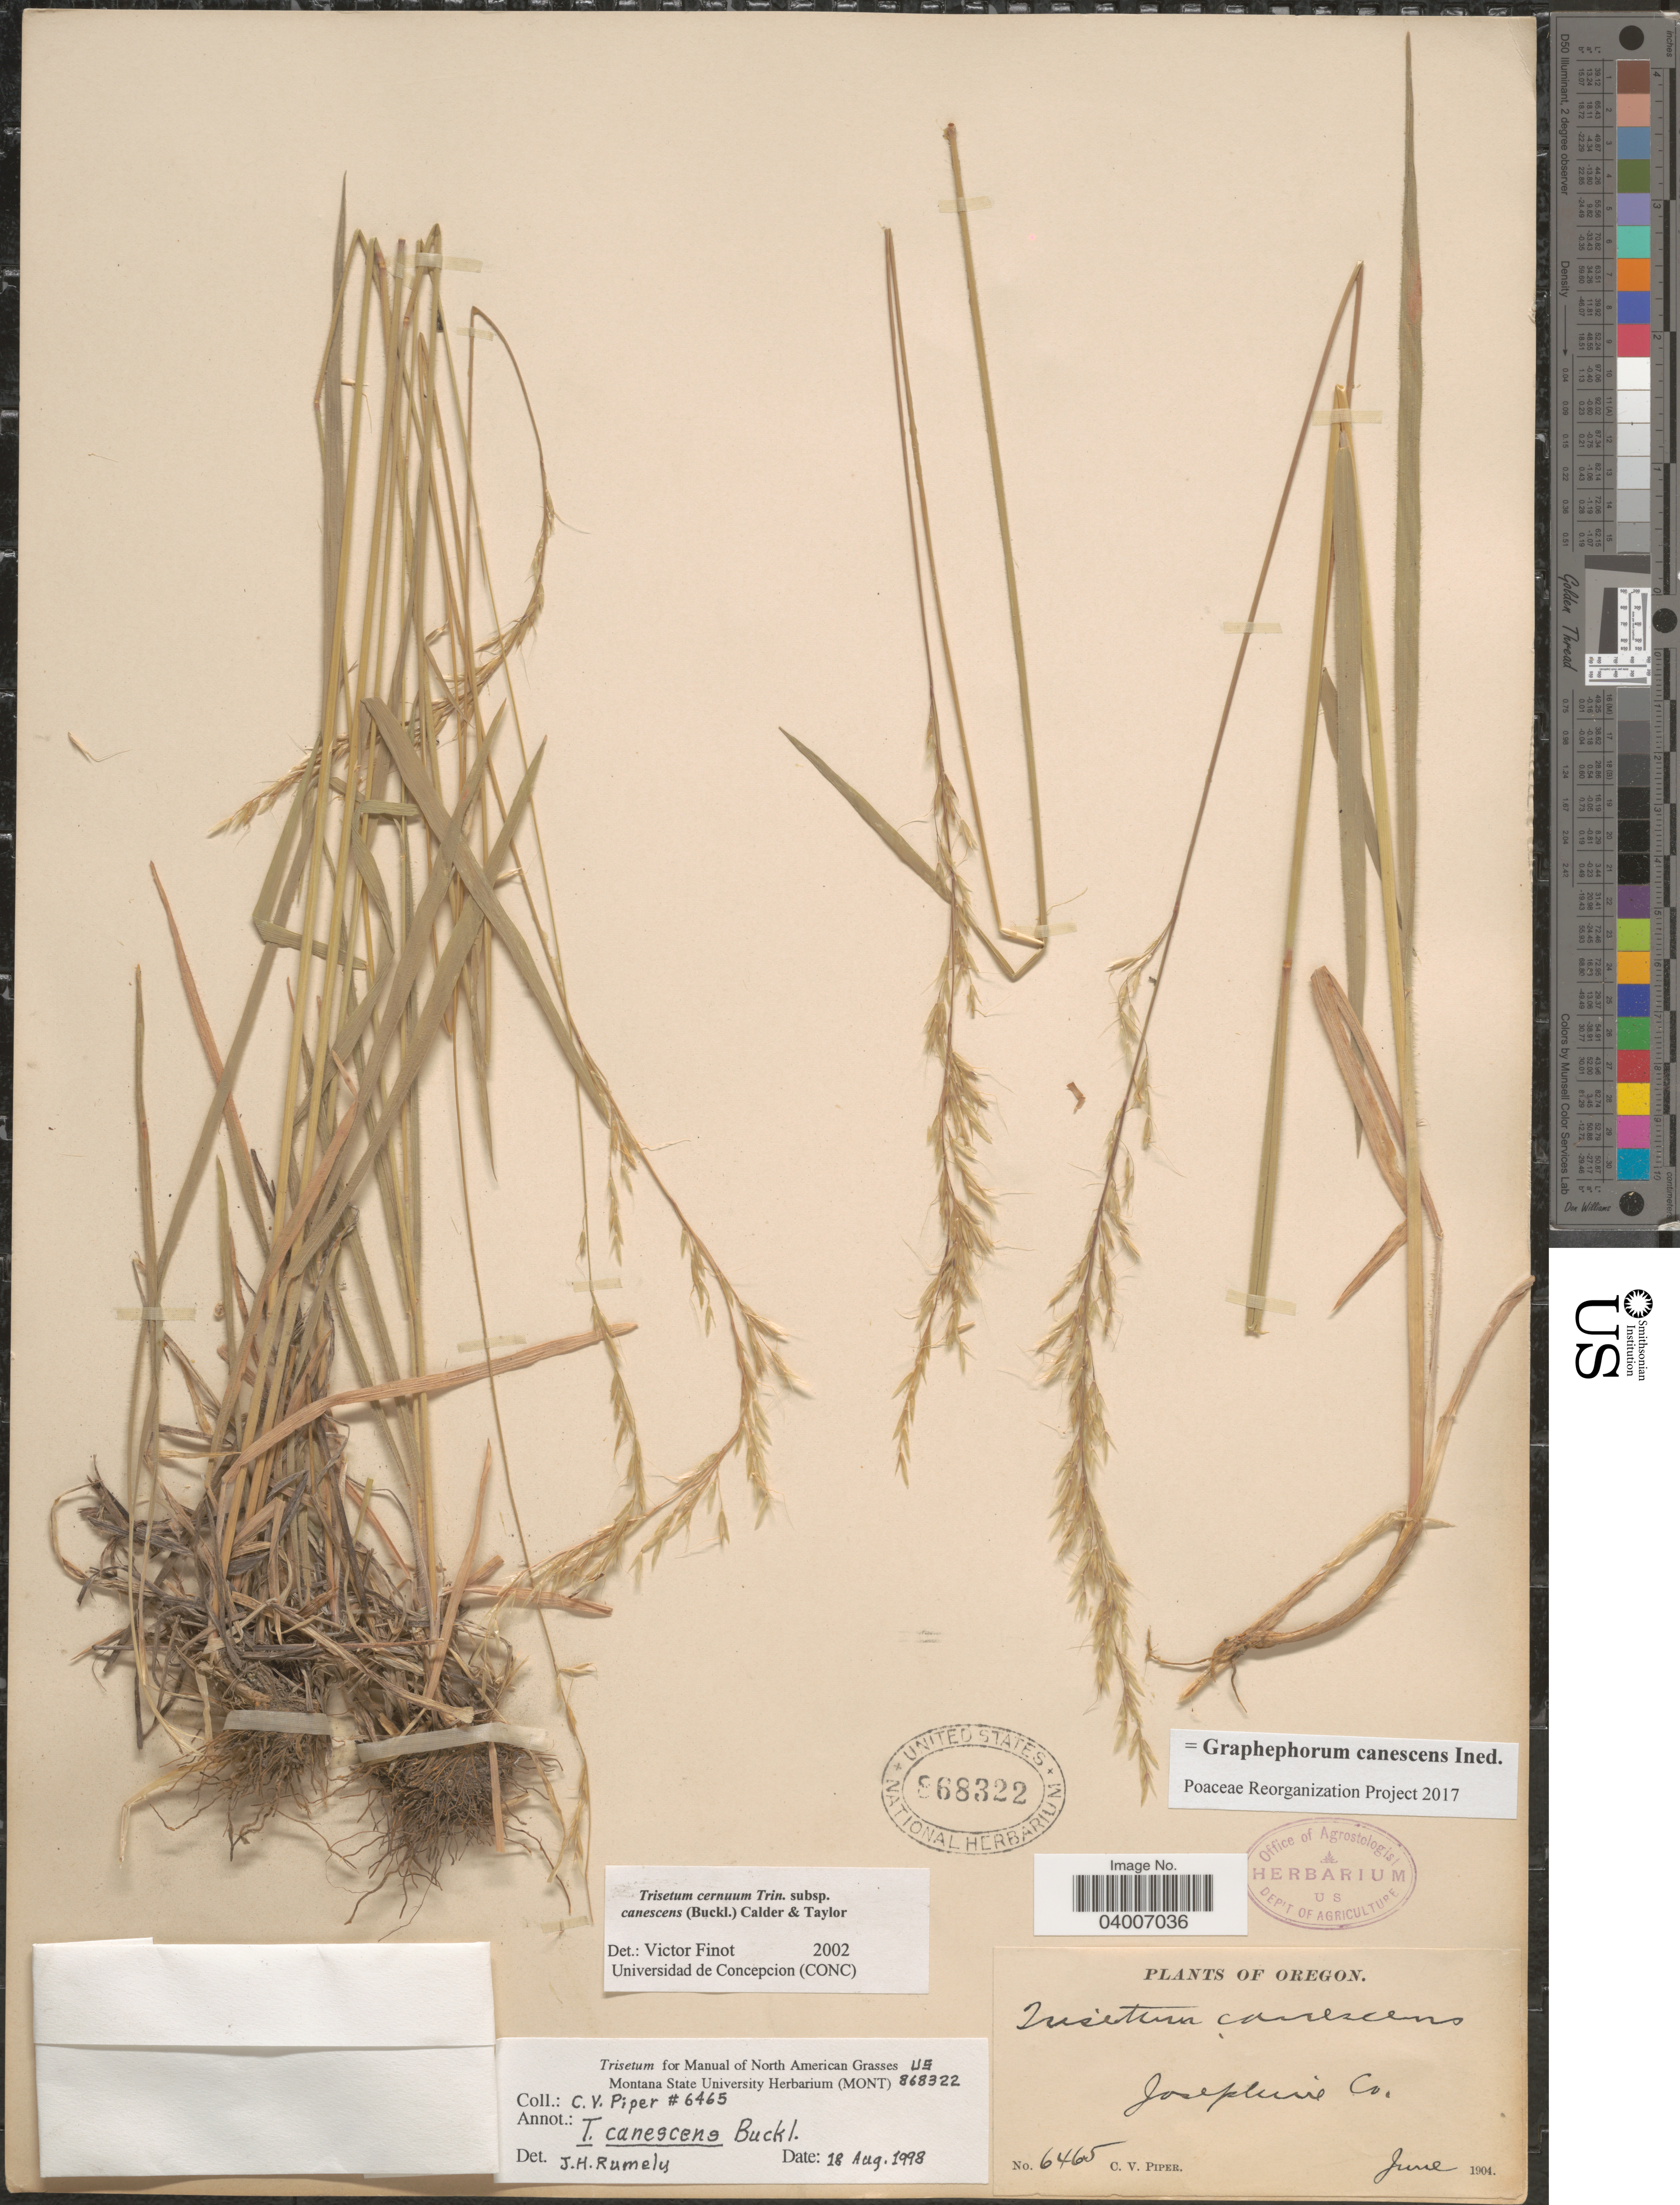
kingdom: Plantae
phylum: Tracheophyta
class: Liliopsida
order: Poales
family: Poaceae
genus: Graphephorum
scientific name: Graphephorum canescens ined.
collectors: C. V. Piper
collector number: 6465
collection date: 1904-06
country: United States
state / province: Oregon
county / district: Josephine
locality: Josephine Co.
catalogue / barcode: US 868322